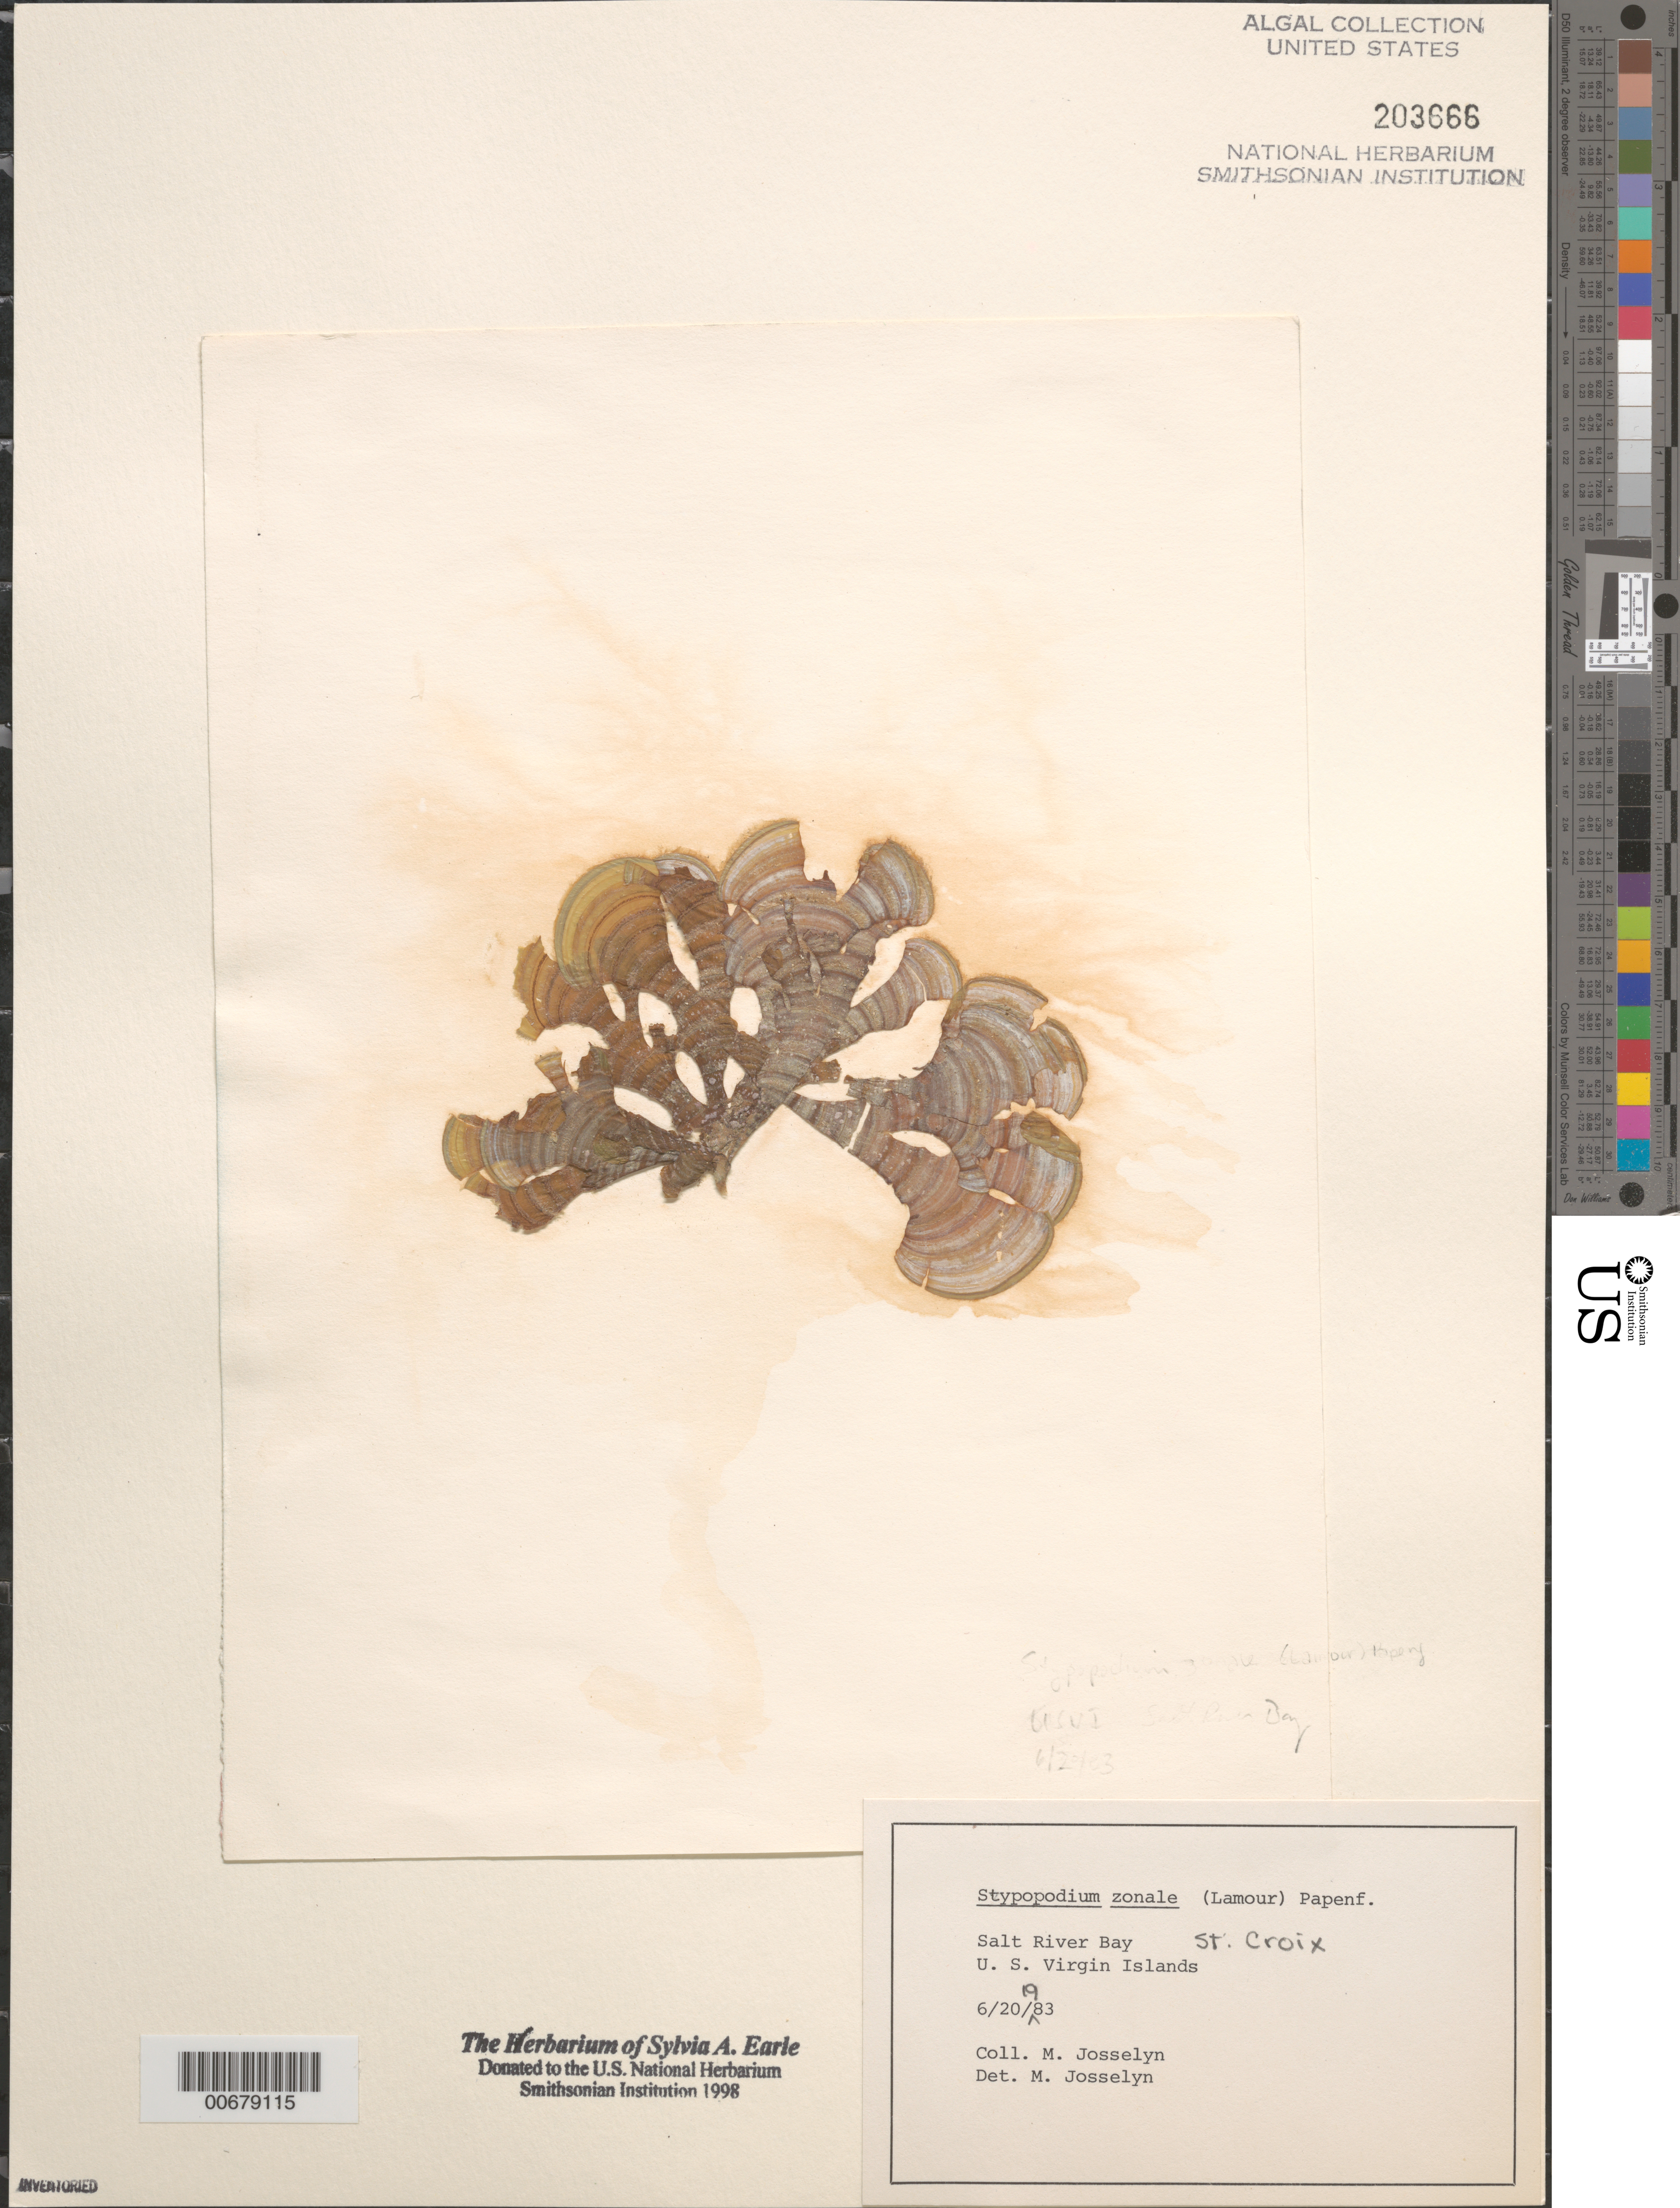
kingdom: Chromista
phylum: Ochrophyta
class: Phaeophyceae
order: Dictyotales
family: Dictyotaceae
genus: Stypopodium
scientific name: Stypopodium zonale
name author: (J.V.Lamouroux) Papenf.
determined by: Josselyn, M.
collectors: M. Josselyn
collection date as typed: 20 Jun 1983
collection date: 1983-06-20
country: U.S. Virgin Islands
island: St. Croix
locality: Salt River Bay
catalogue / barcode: US 203666